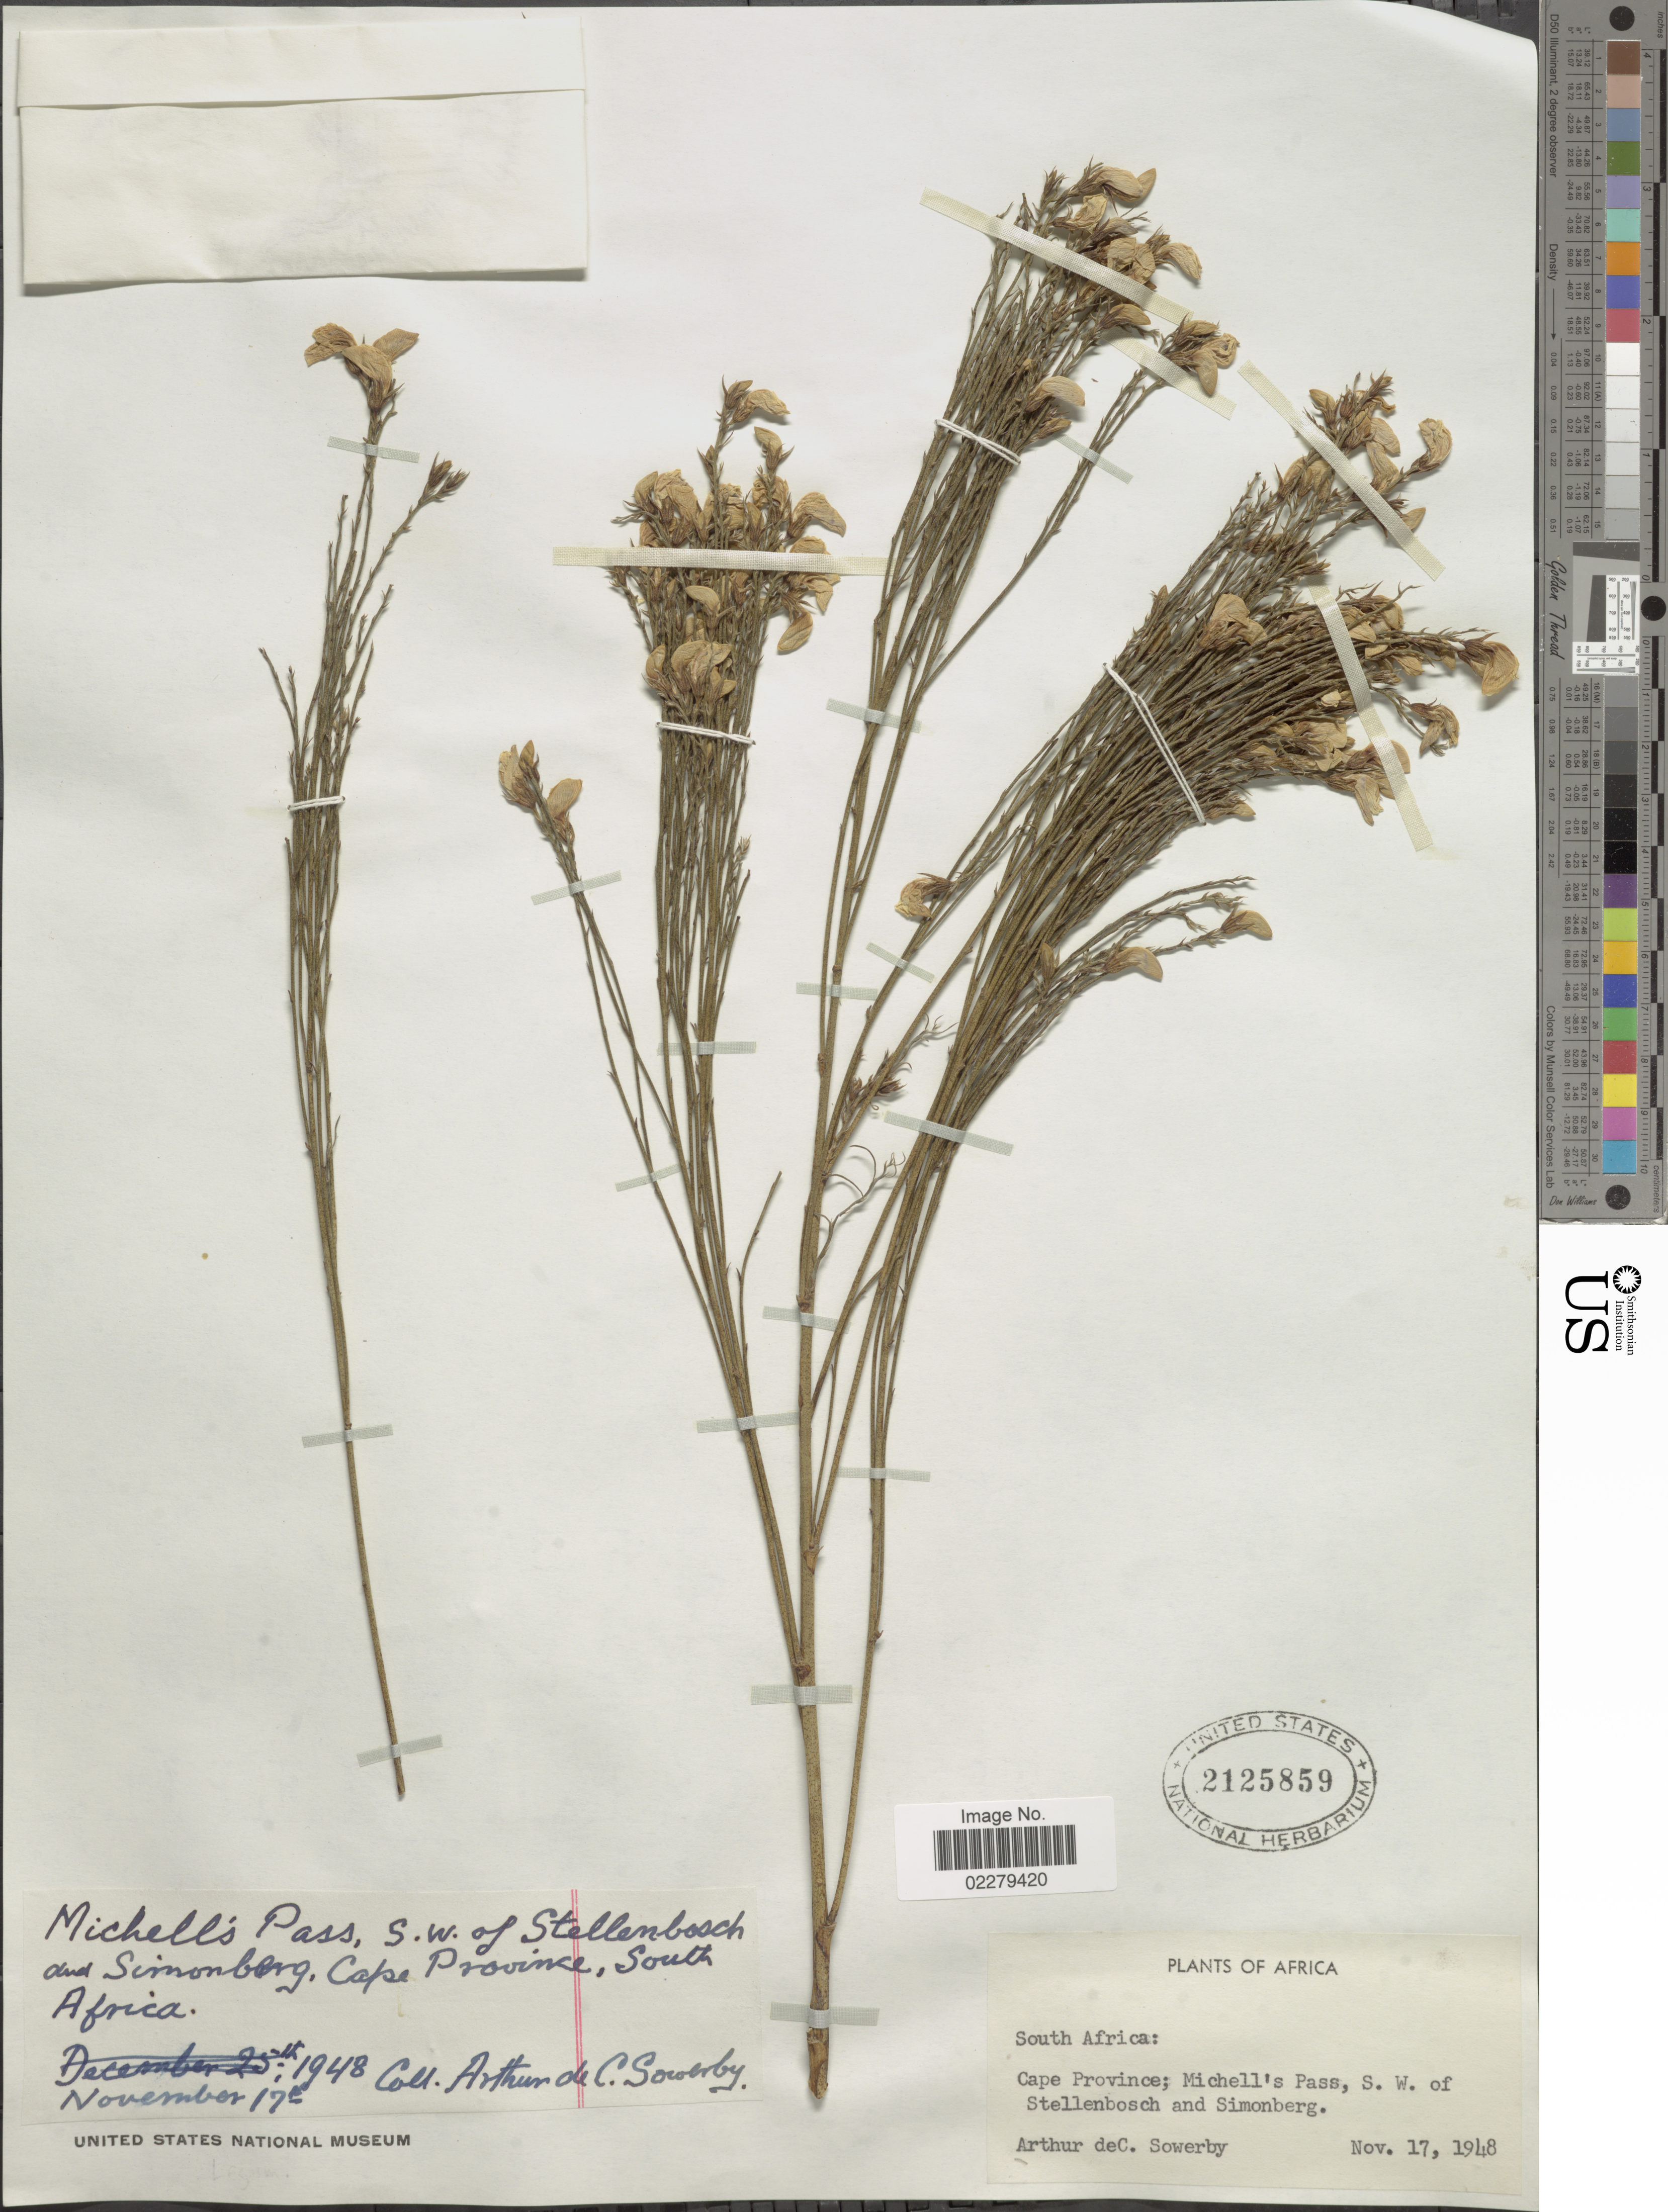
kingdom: Plantae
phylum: Tracheophyta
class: Magnoliopsida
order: Fabales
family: Fabaceae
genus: Aspalathus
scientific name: Aspalathus sp.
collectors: A. Sowerby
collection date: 1948-11-17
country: South Africa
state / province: Western Cape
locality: Michell's Pass, S.W. of Stellenbosch and Simonberg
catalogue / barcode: US 2125859